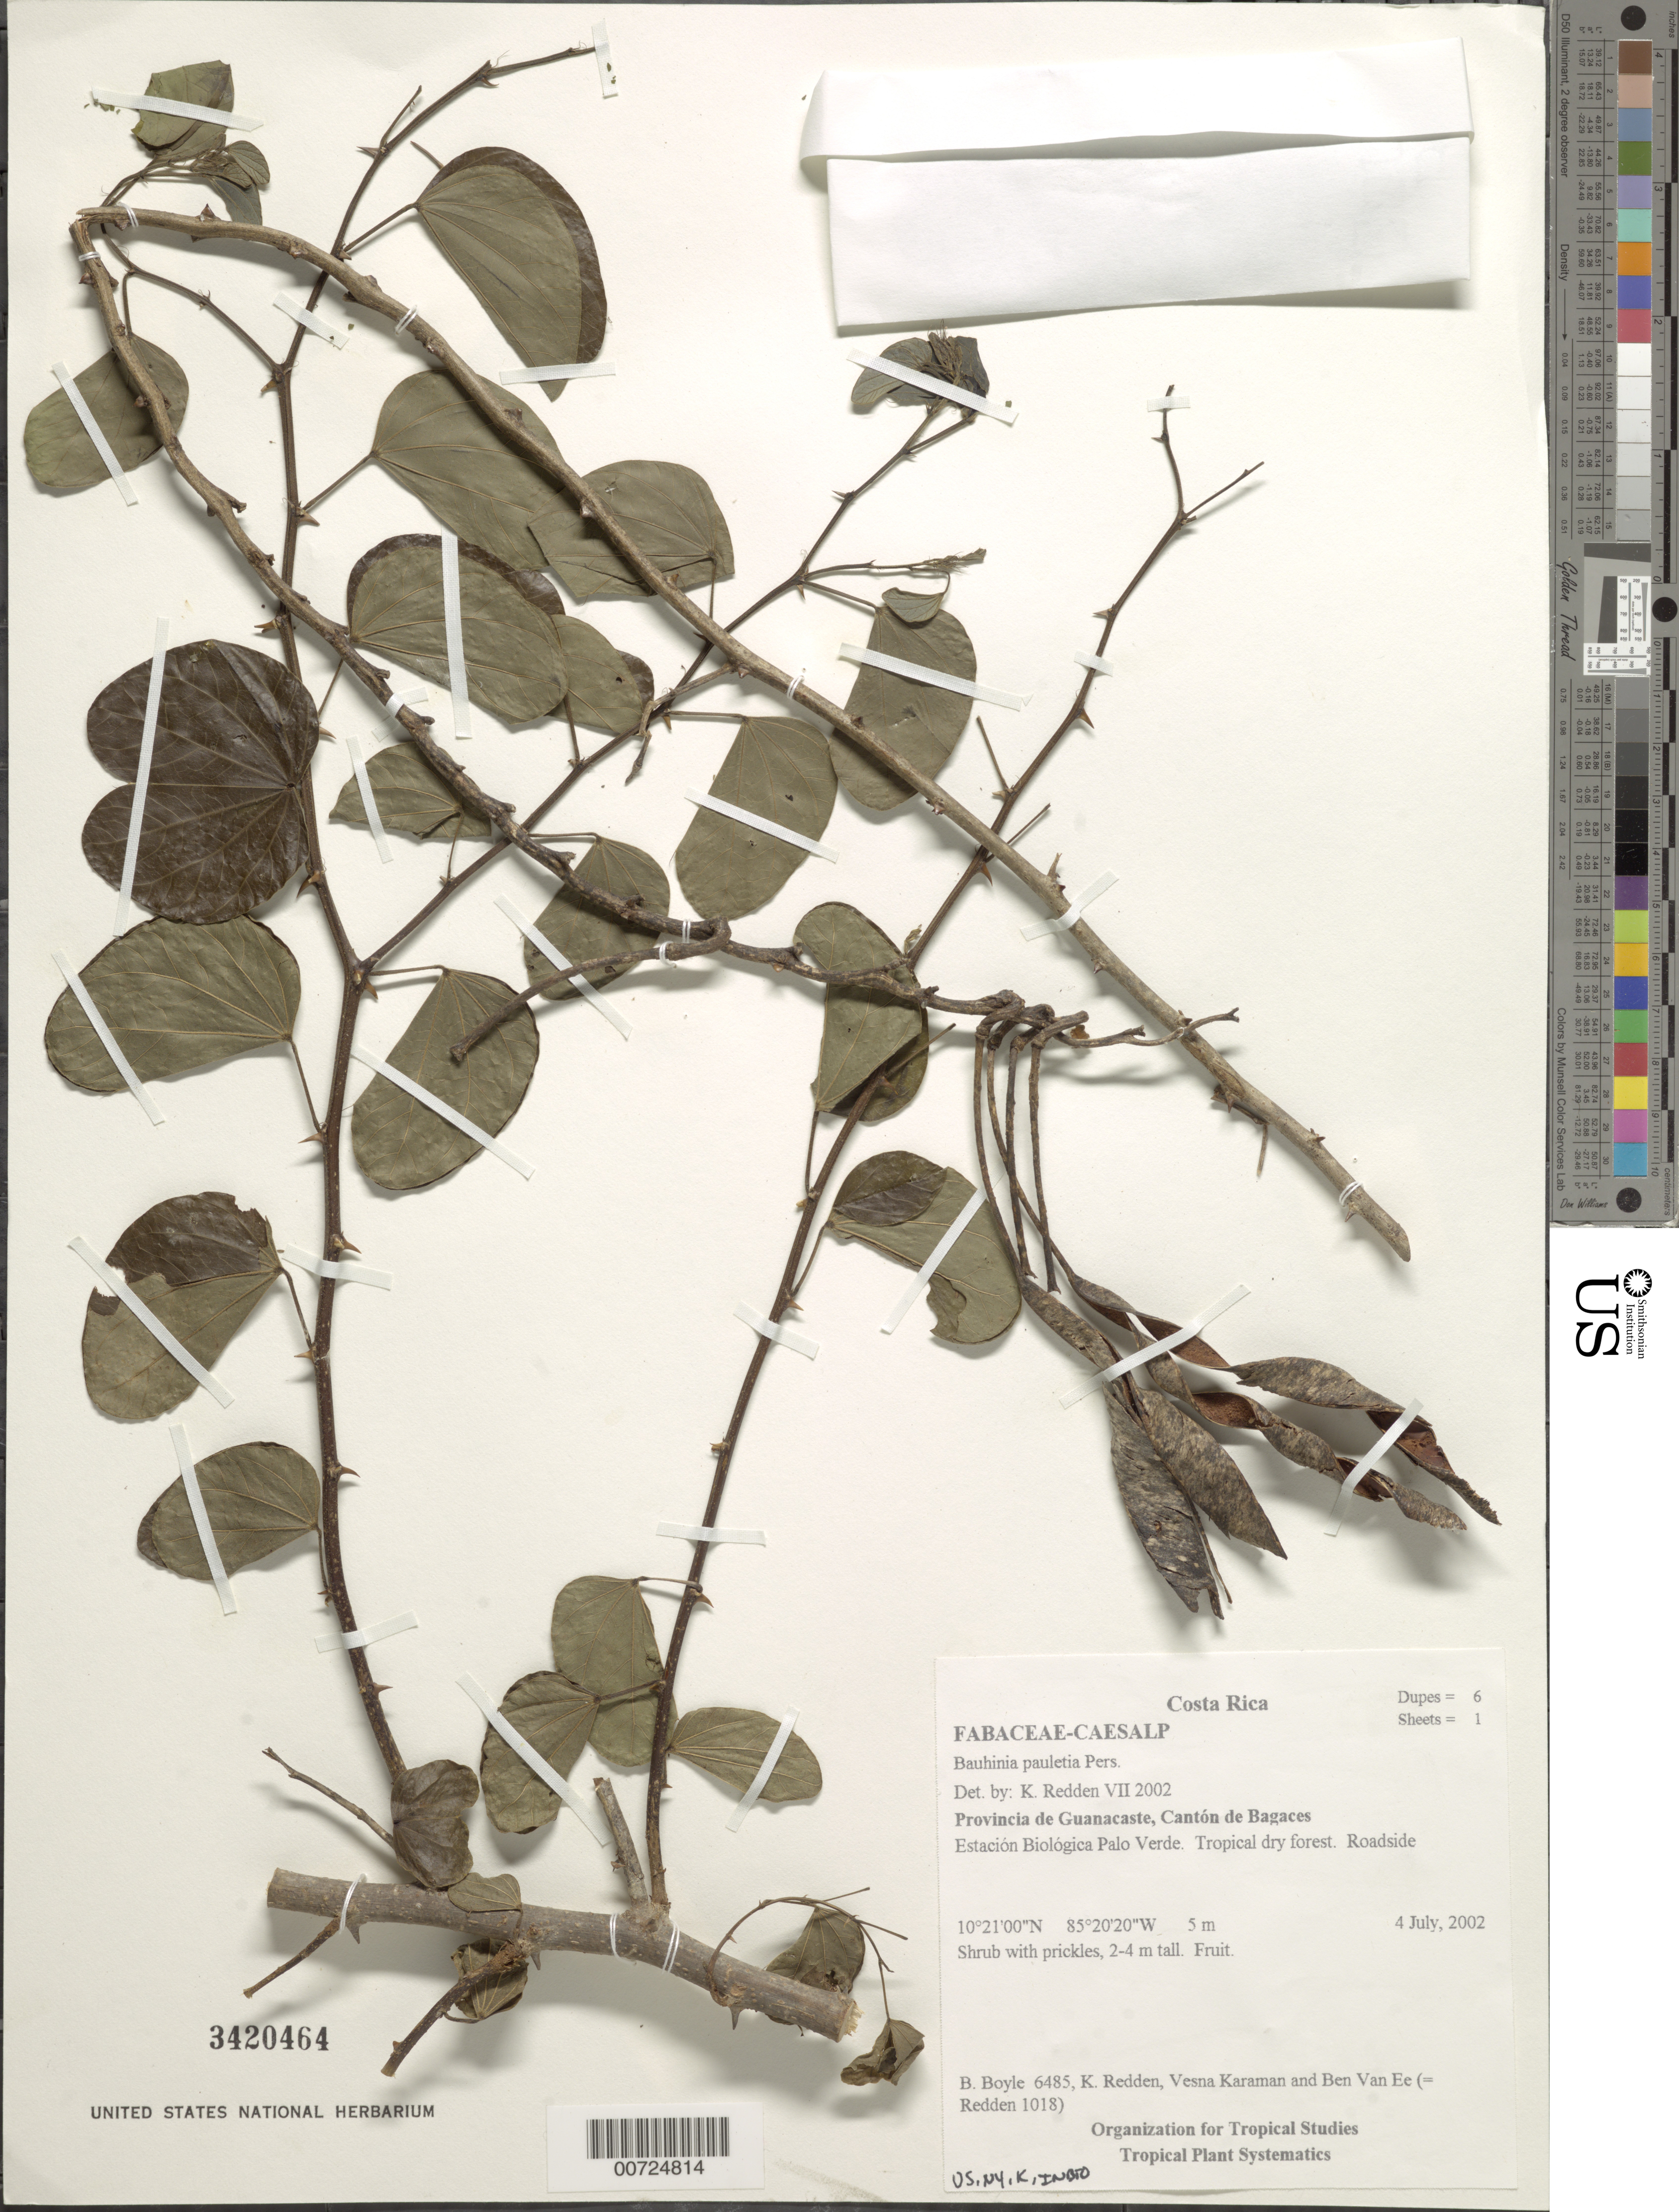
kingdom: Plantae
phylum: Tracheophyta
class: Magnoliopsida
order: Fabales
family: Fabaceae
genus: Bauhinia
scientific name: Bauhinia pauletia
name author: Pers.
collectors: B. Boyle, K. M. Redden, V. Karaman & B. van Ee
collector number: redden1018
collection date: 2002-07-04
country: Costa Rica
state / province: Guanacaste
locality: Vcanton Bagaces. Estacion Biologica Palo Verde. Tropical Dry forest. Roadside.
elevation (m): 5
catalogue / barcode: US 3420464